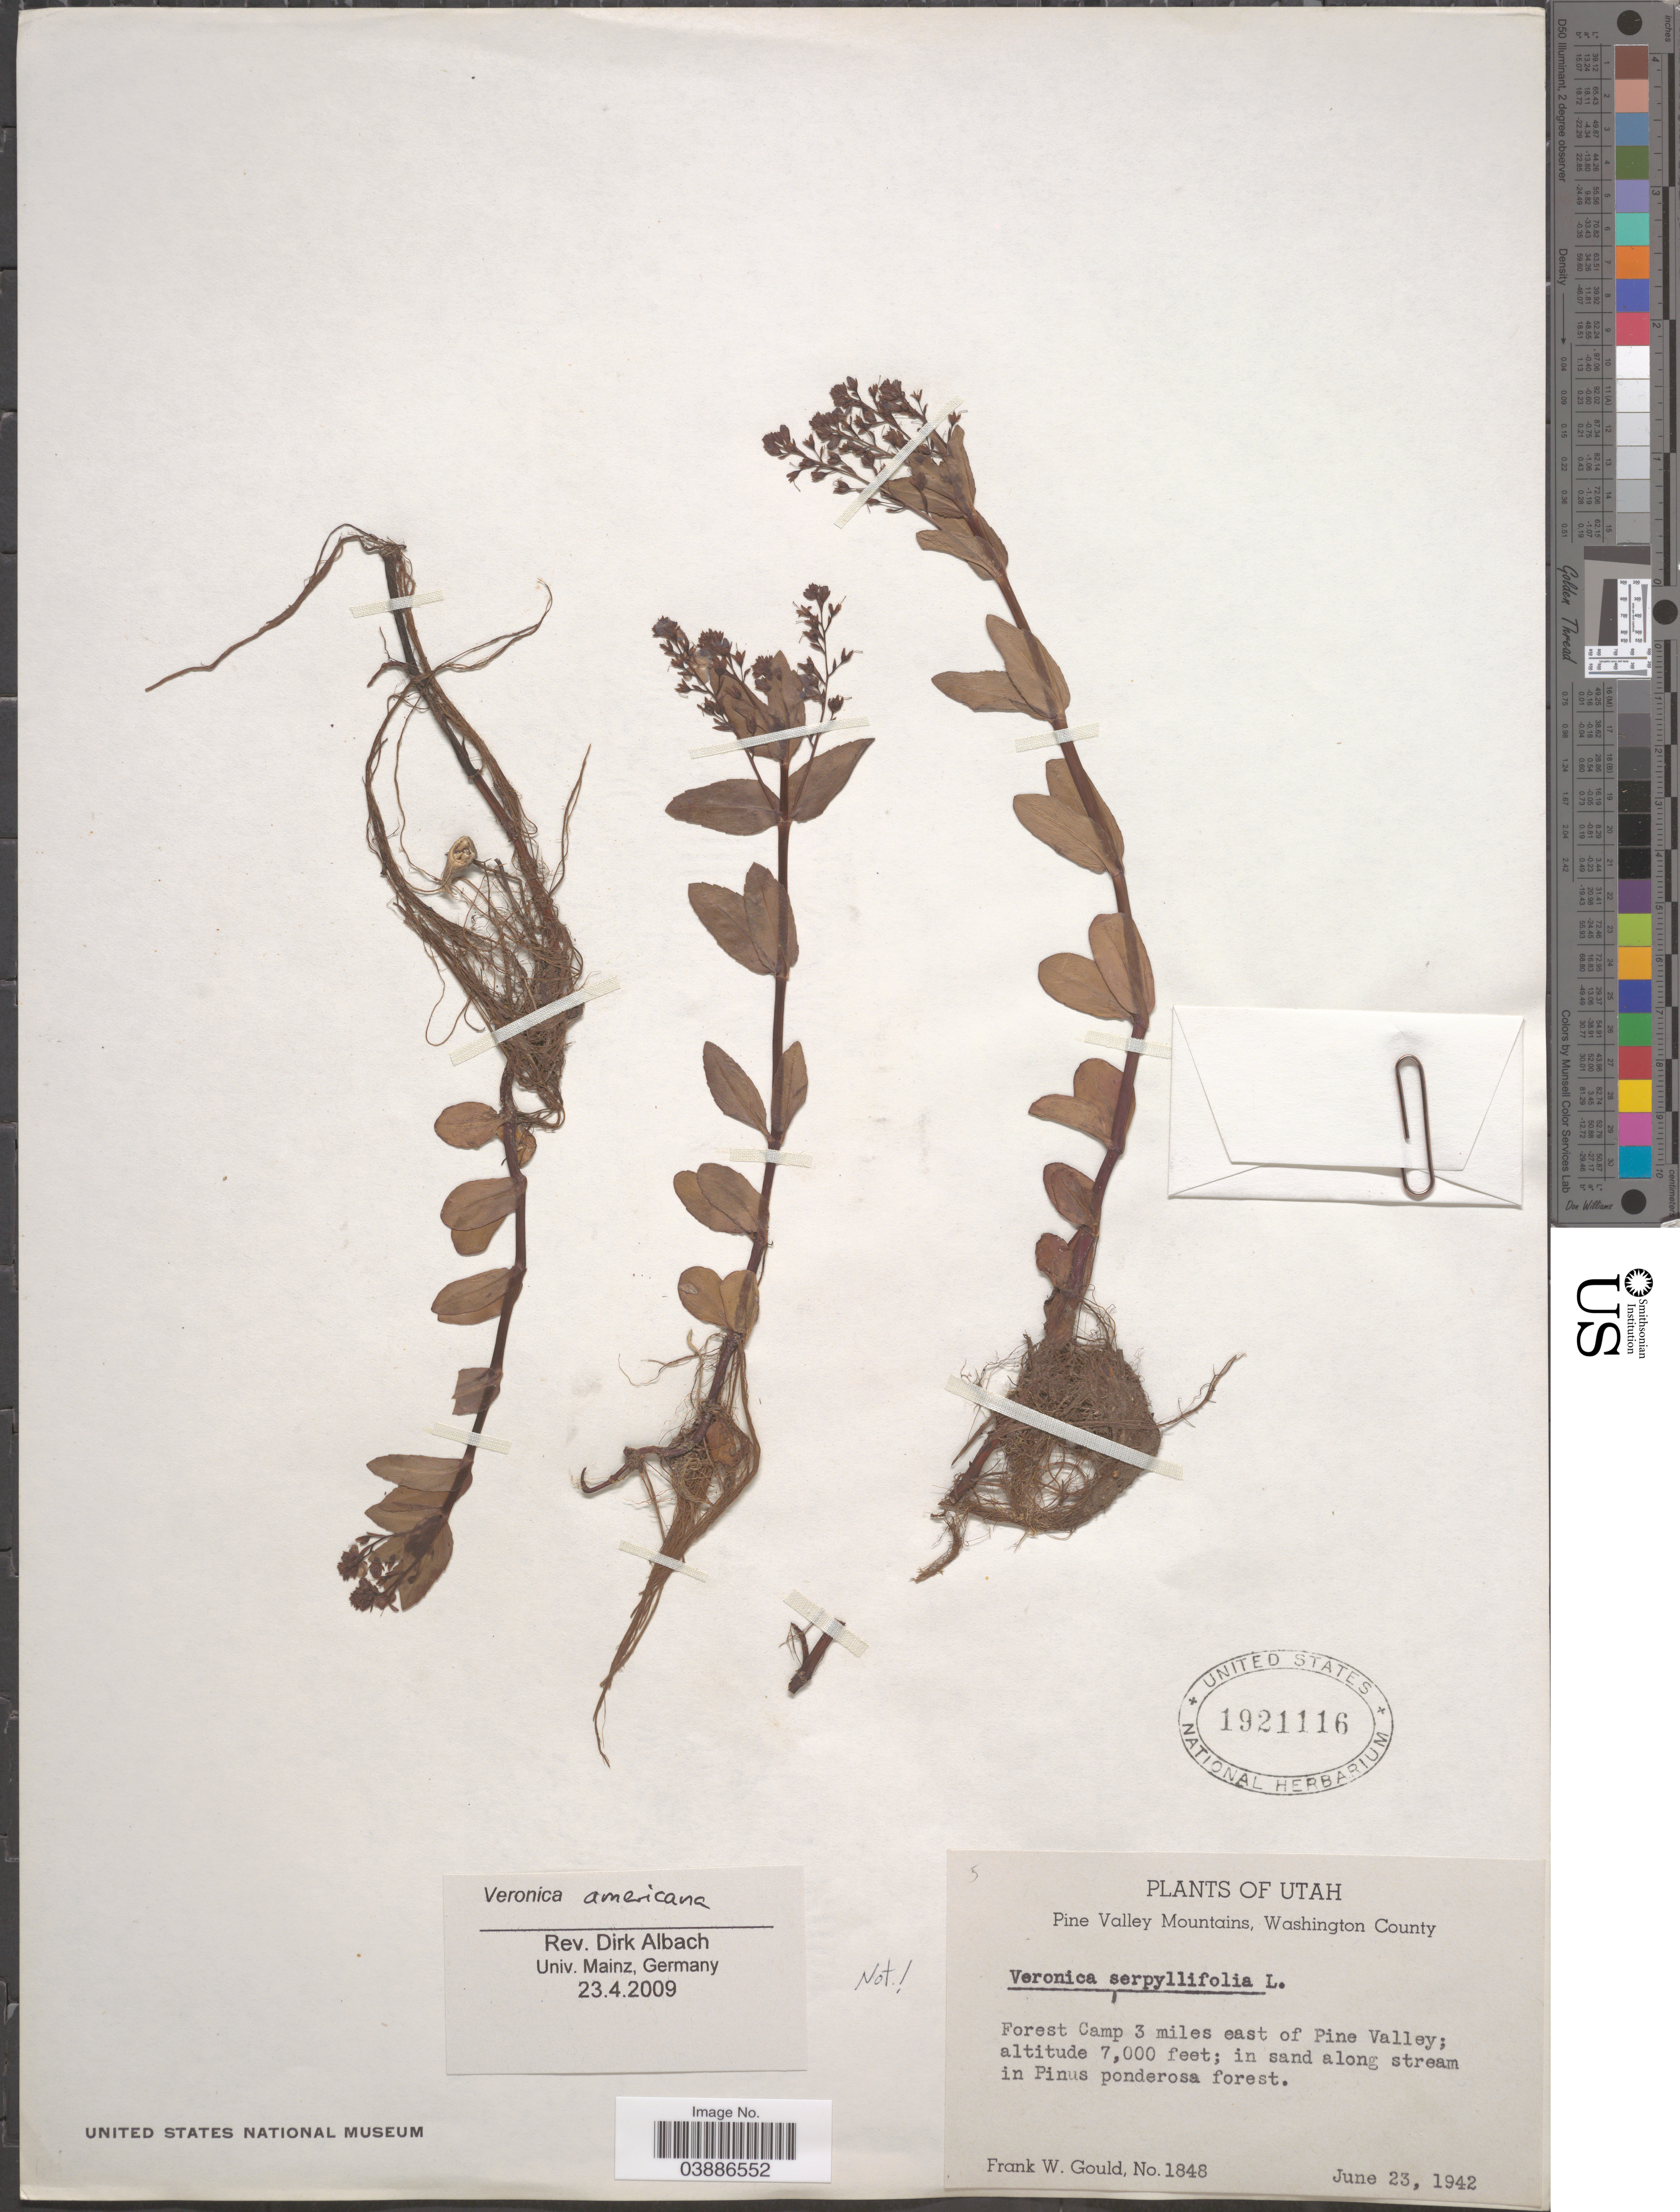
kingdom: Plantae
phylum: Tracheophyta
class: Magnoliopsida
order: Lamiales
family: Plantaginaceae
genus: Veronica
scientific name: Veronica americana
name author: Schwein. ex Benth.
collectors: F. W. Gould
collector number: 1848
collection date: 1942-06-23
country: United States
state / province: Utah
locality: Pine Valley Mountains, Washington County. Forest Camp 3 miles east of Pine Valley; in sand along stream in Pinus ponderosa forest.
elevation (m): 2134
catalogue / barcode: US 1921116